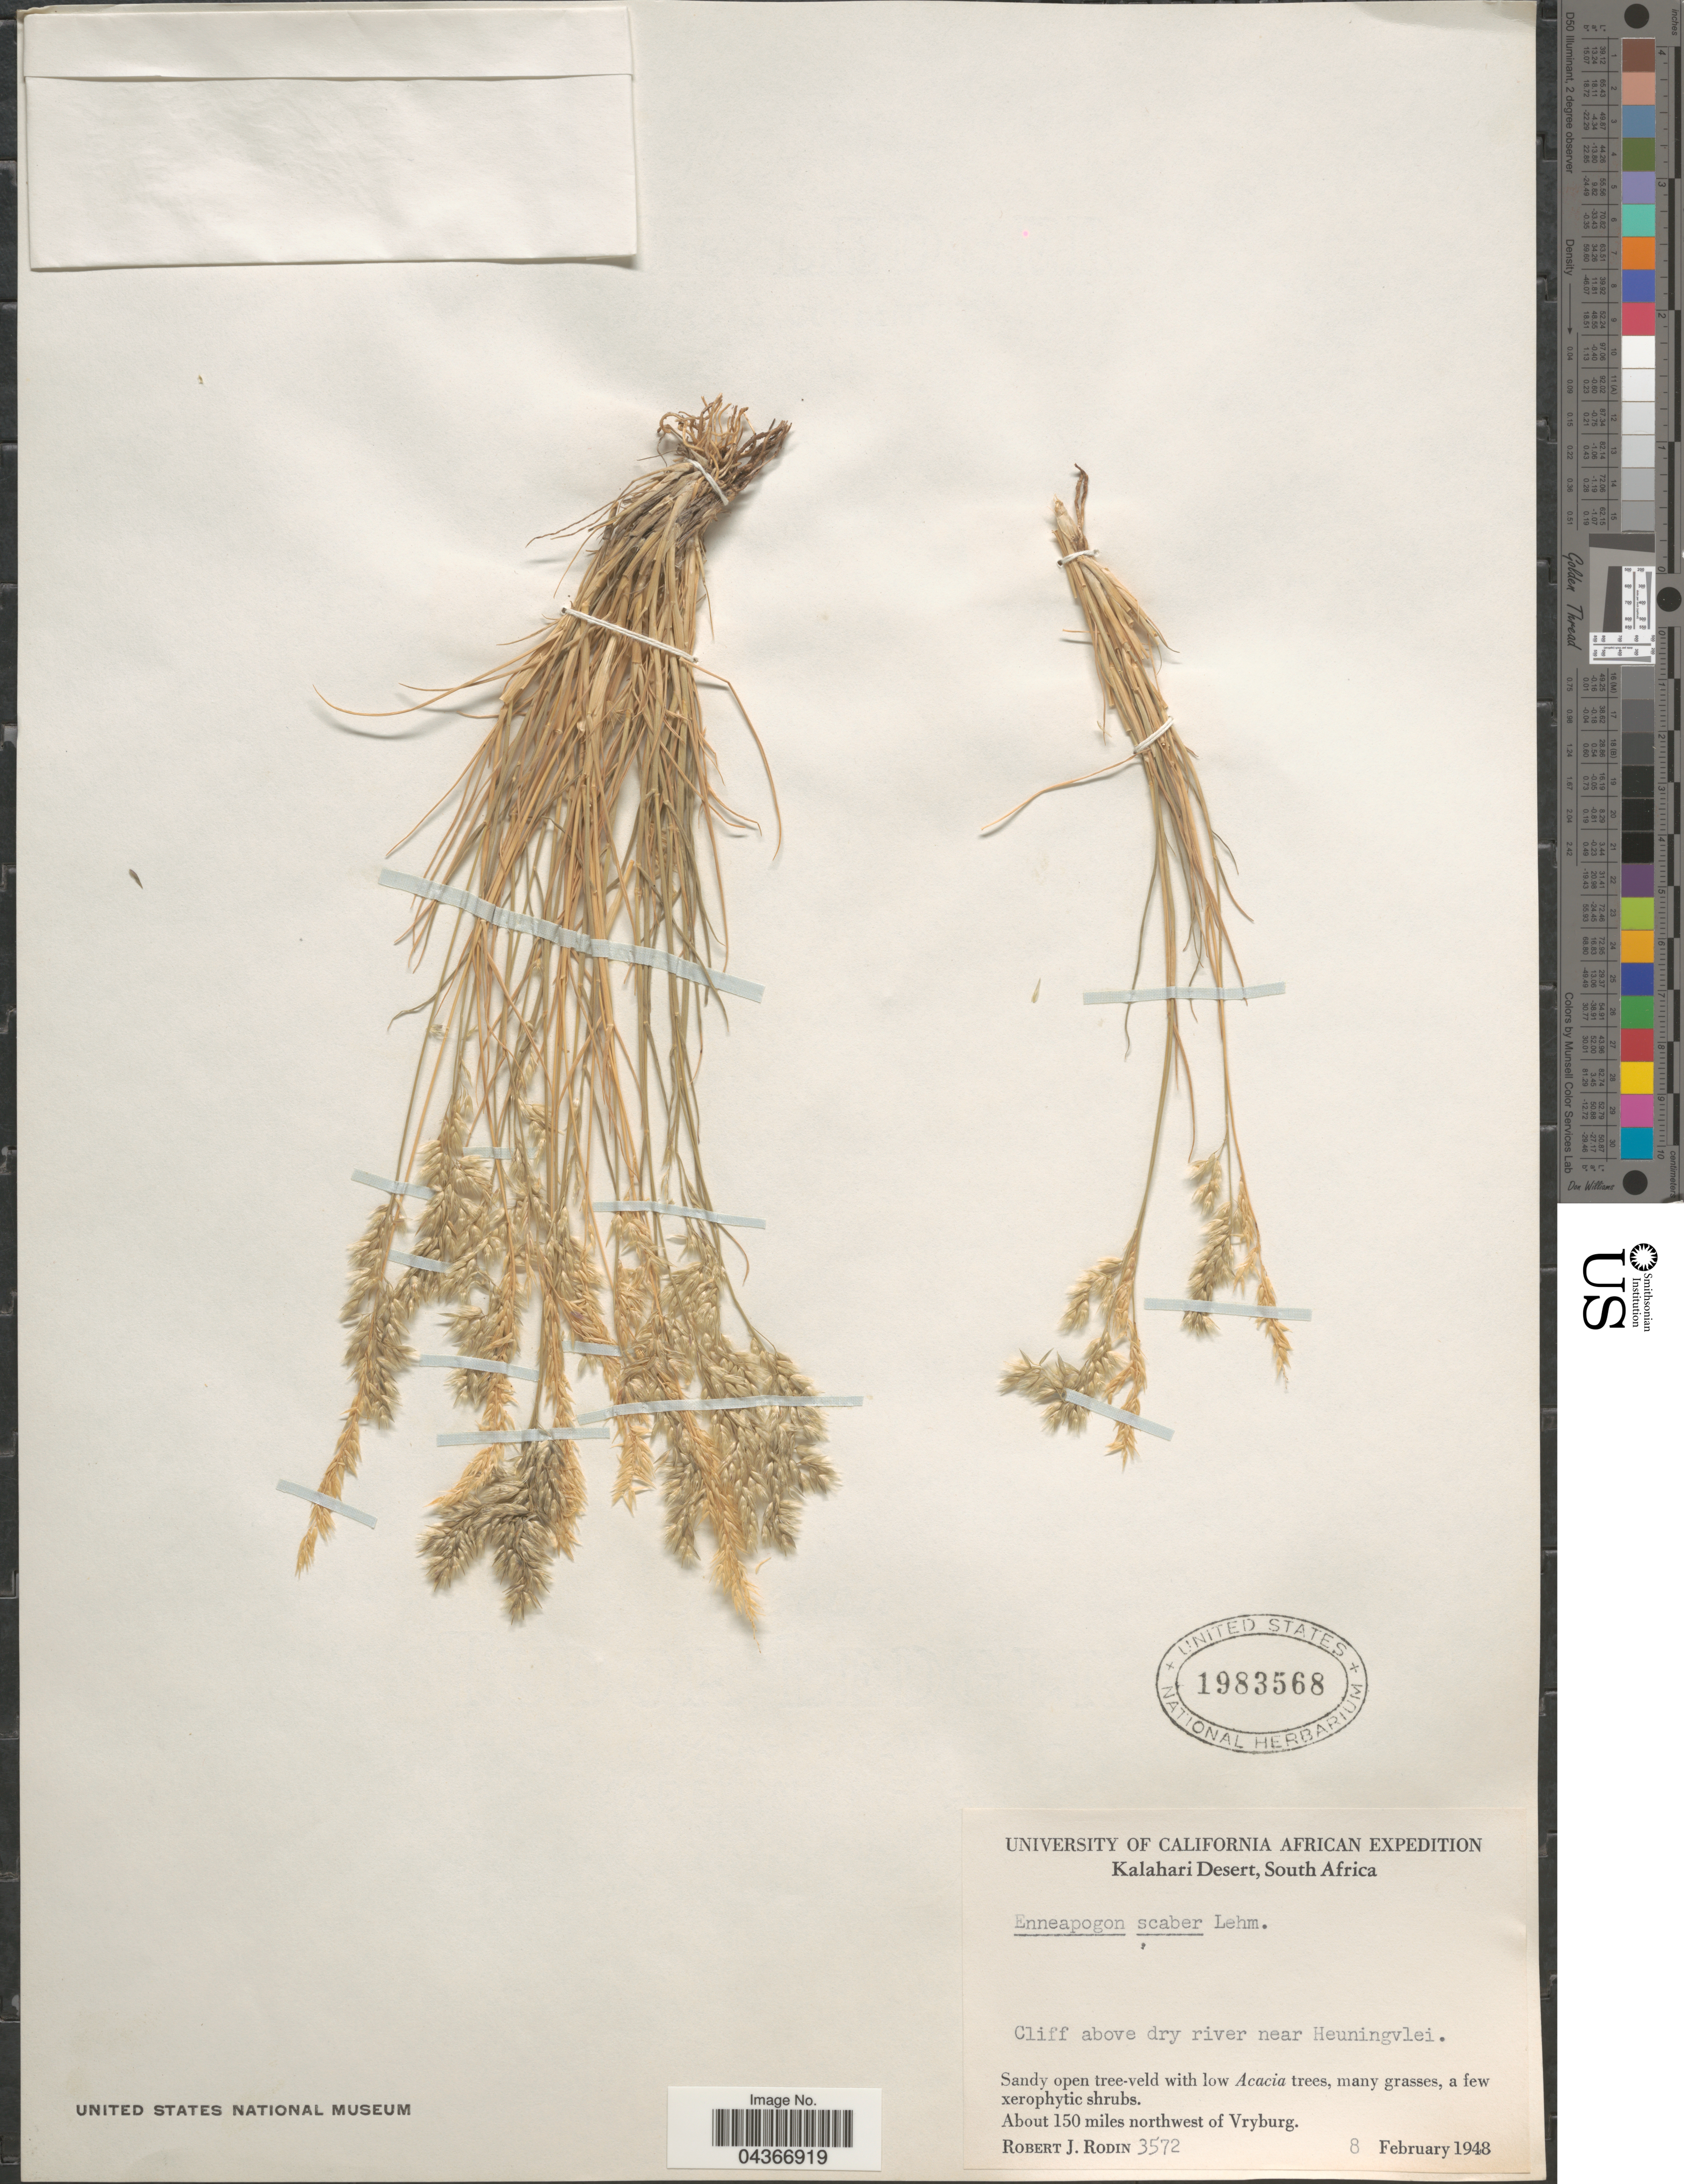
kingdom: Plantae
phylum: Tracheophyta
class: Liliopsida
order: Poales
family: Poaceae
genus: Enneapogon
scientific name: Enneapogon scaber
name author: Lehm.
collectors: R. J. Rodin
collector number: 3572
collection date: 1948-02-08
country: South Africa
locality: University of California African Expedition. Kalahari Desert. Cliff above dry river near Heuningvlei. About 150 miles northwest of Vryburg.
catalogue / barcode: US 1983568